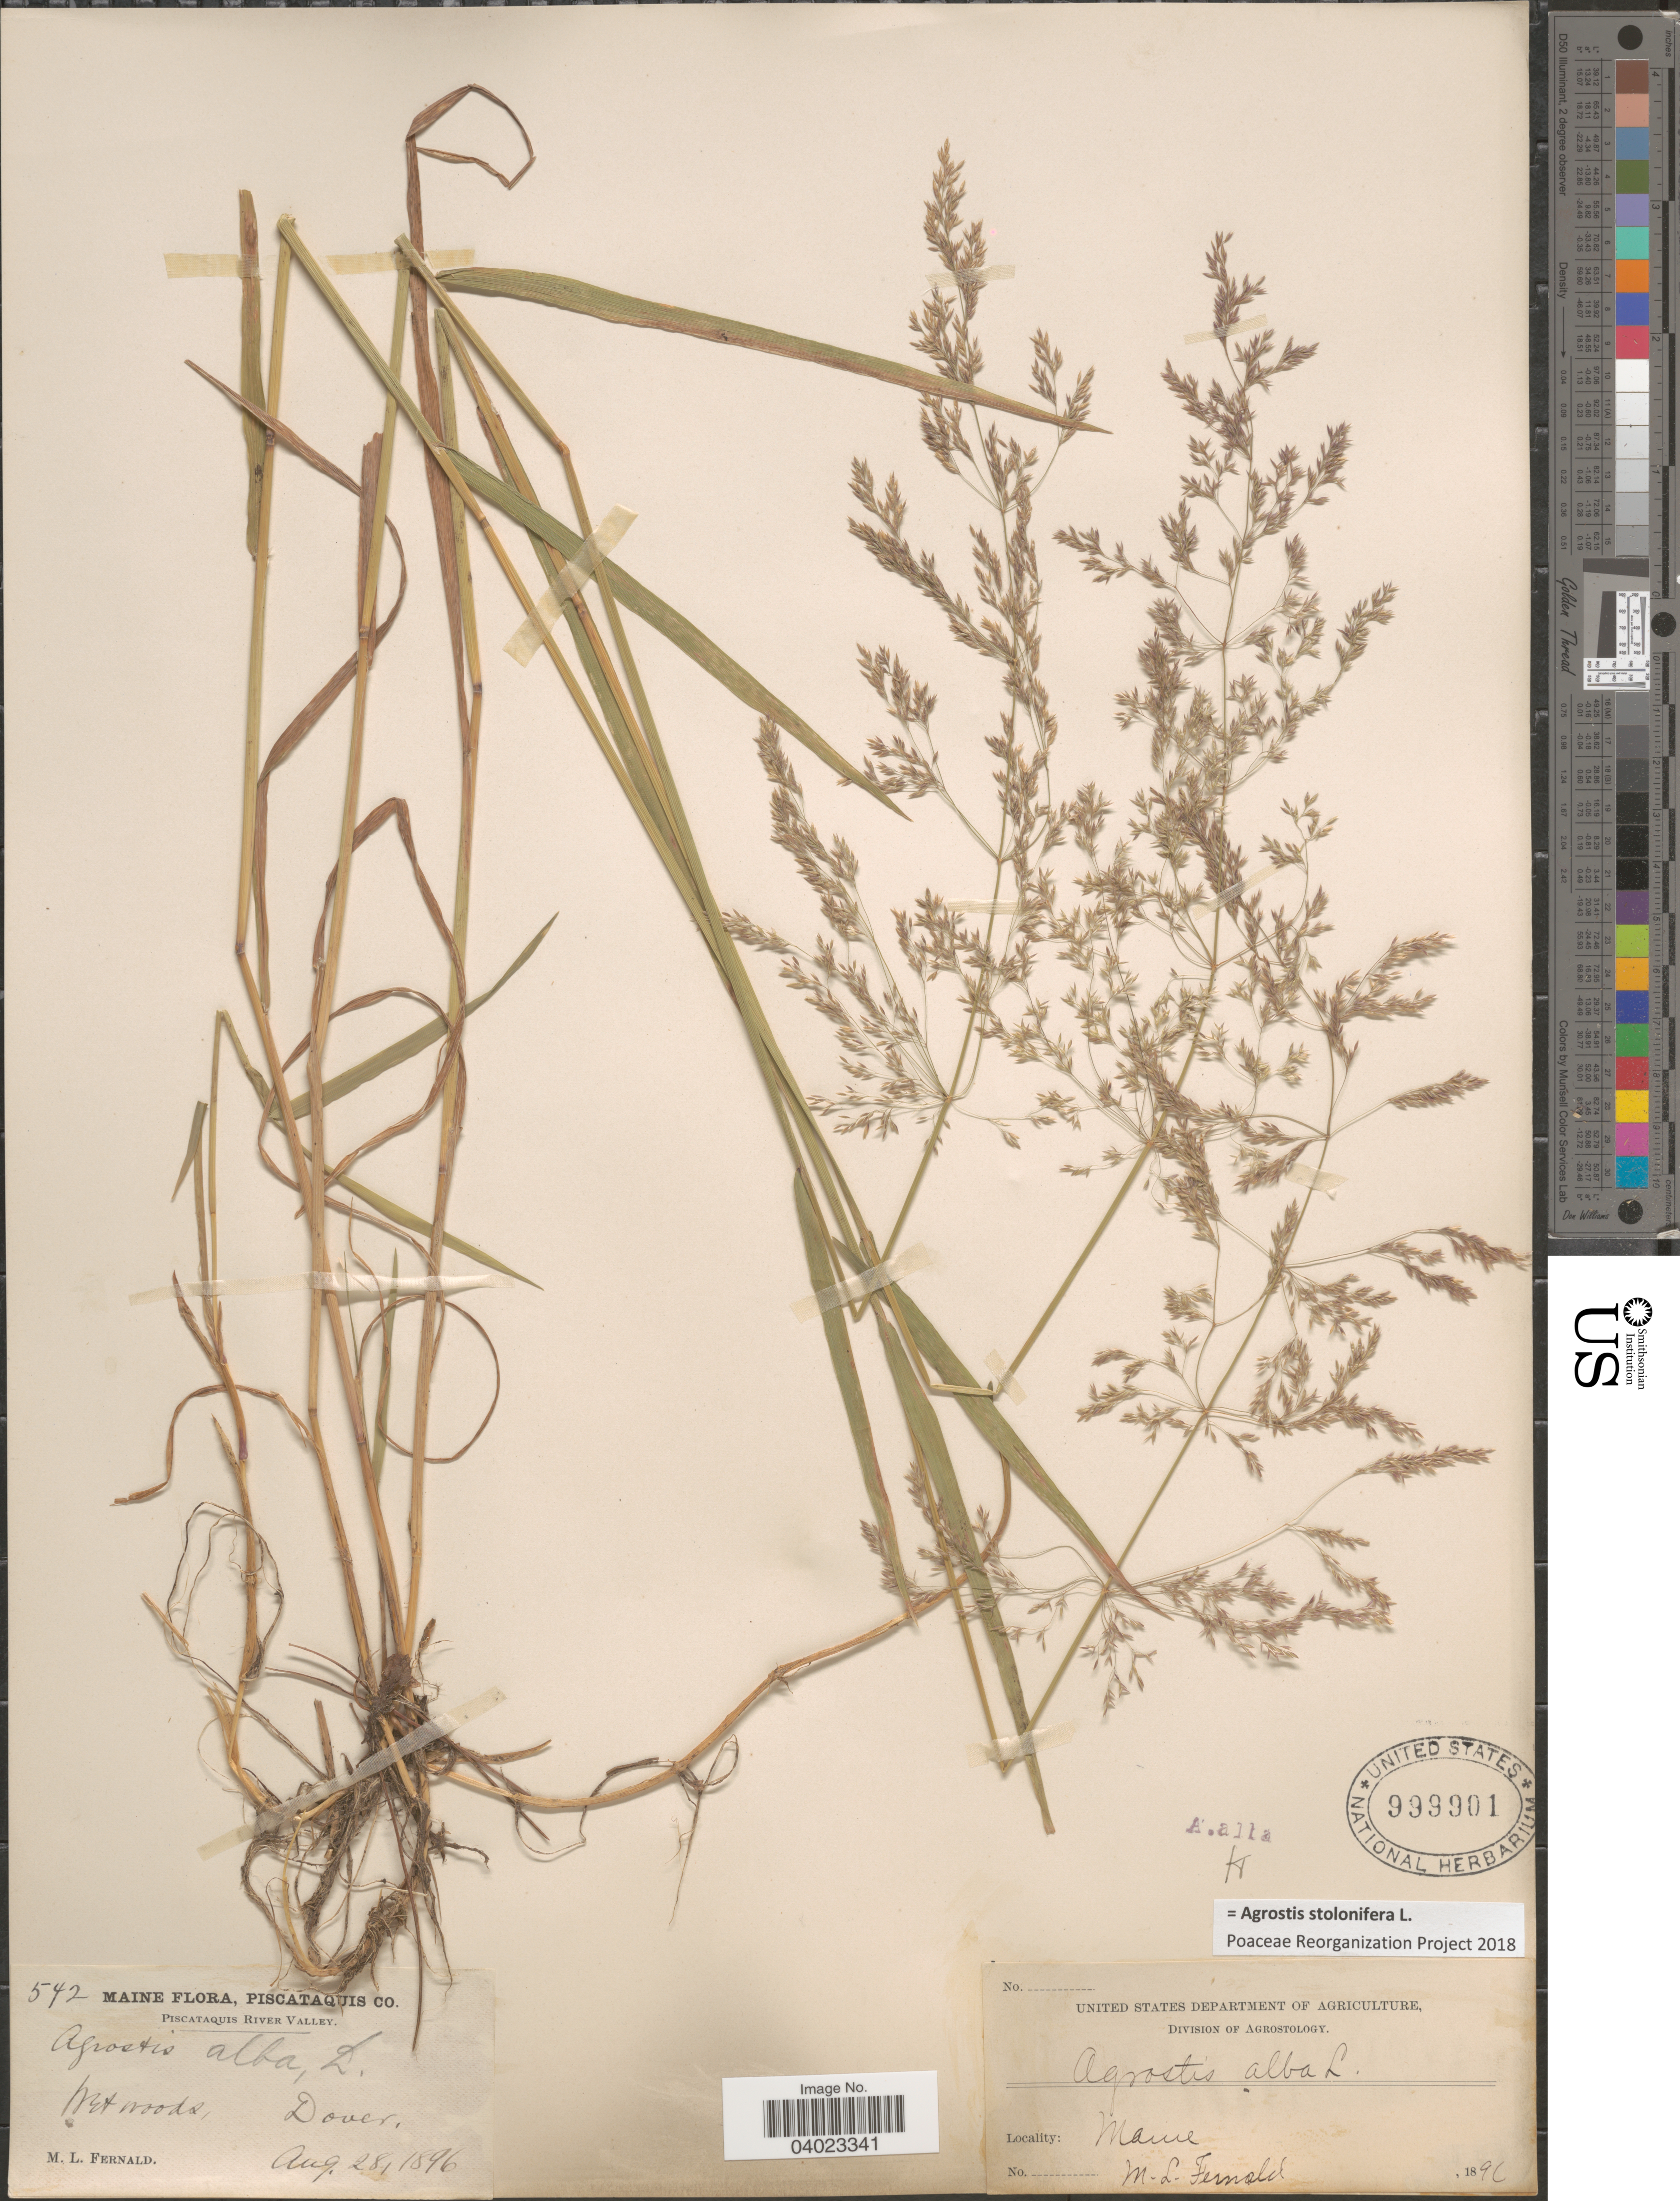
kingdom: Plantae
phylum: Tracheophyta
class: Liliopsida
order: Poales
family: Poaceae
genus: Agrostis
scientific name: Agrostis stolonifera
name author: L.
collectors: M. L. Fernald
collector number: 542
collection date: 1896-08-28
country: United States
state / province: Maine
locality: Piscataquis Co. Piscataquis River Valley. Dover.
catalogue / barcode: US 999901